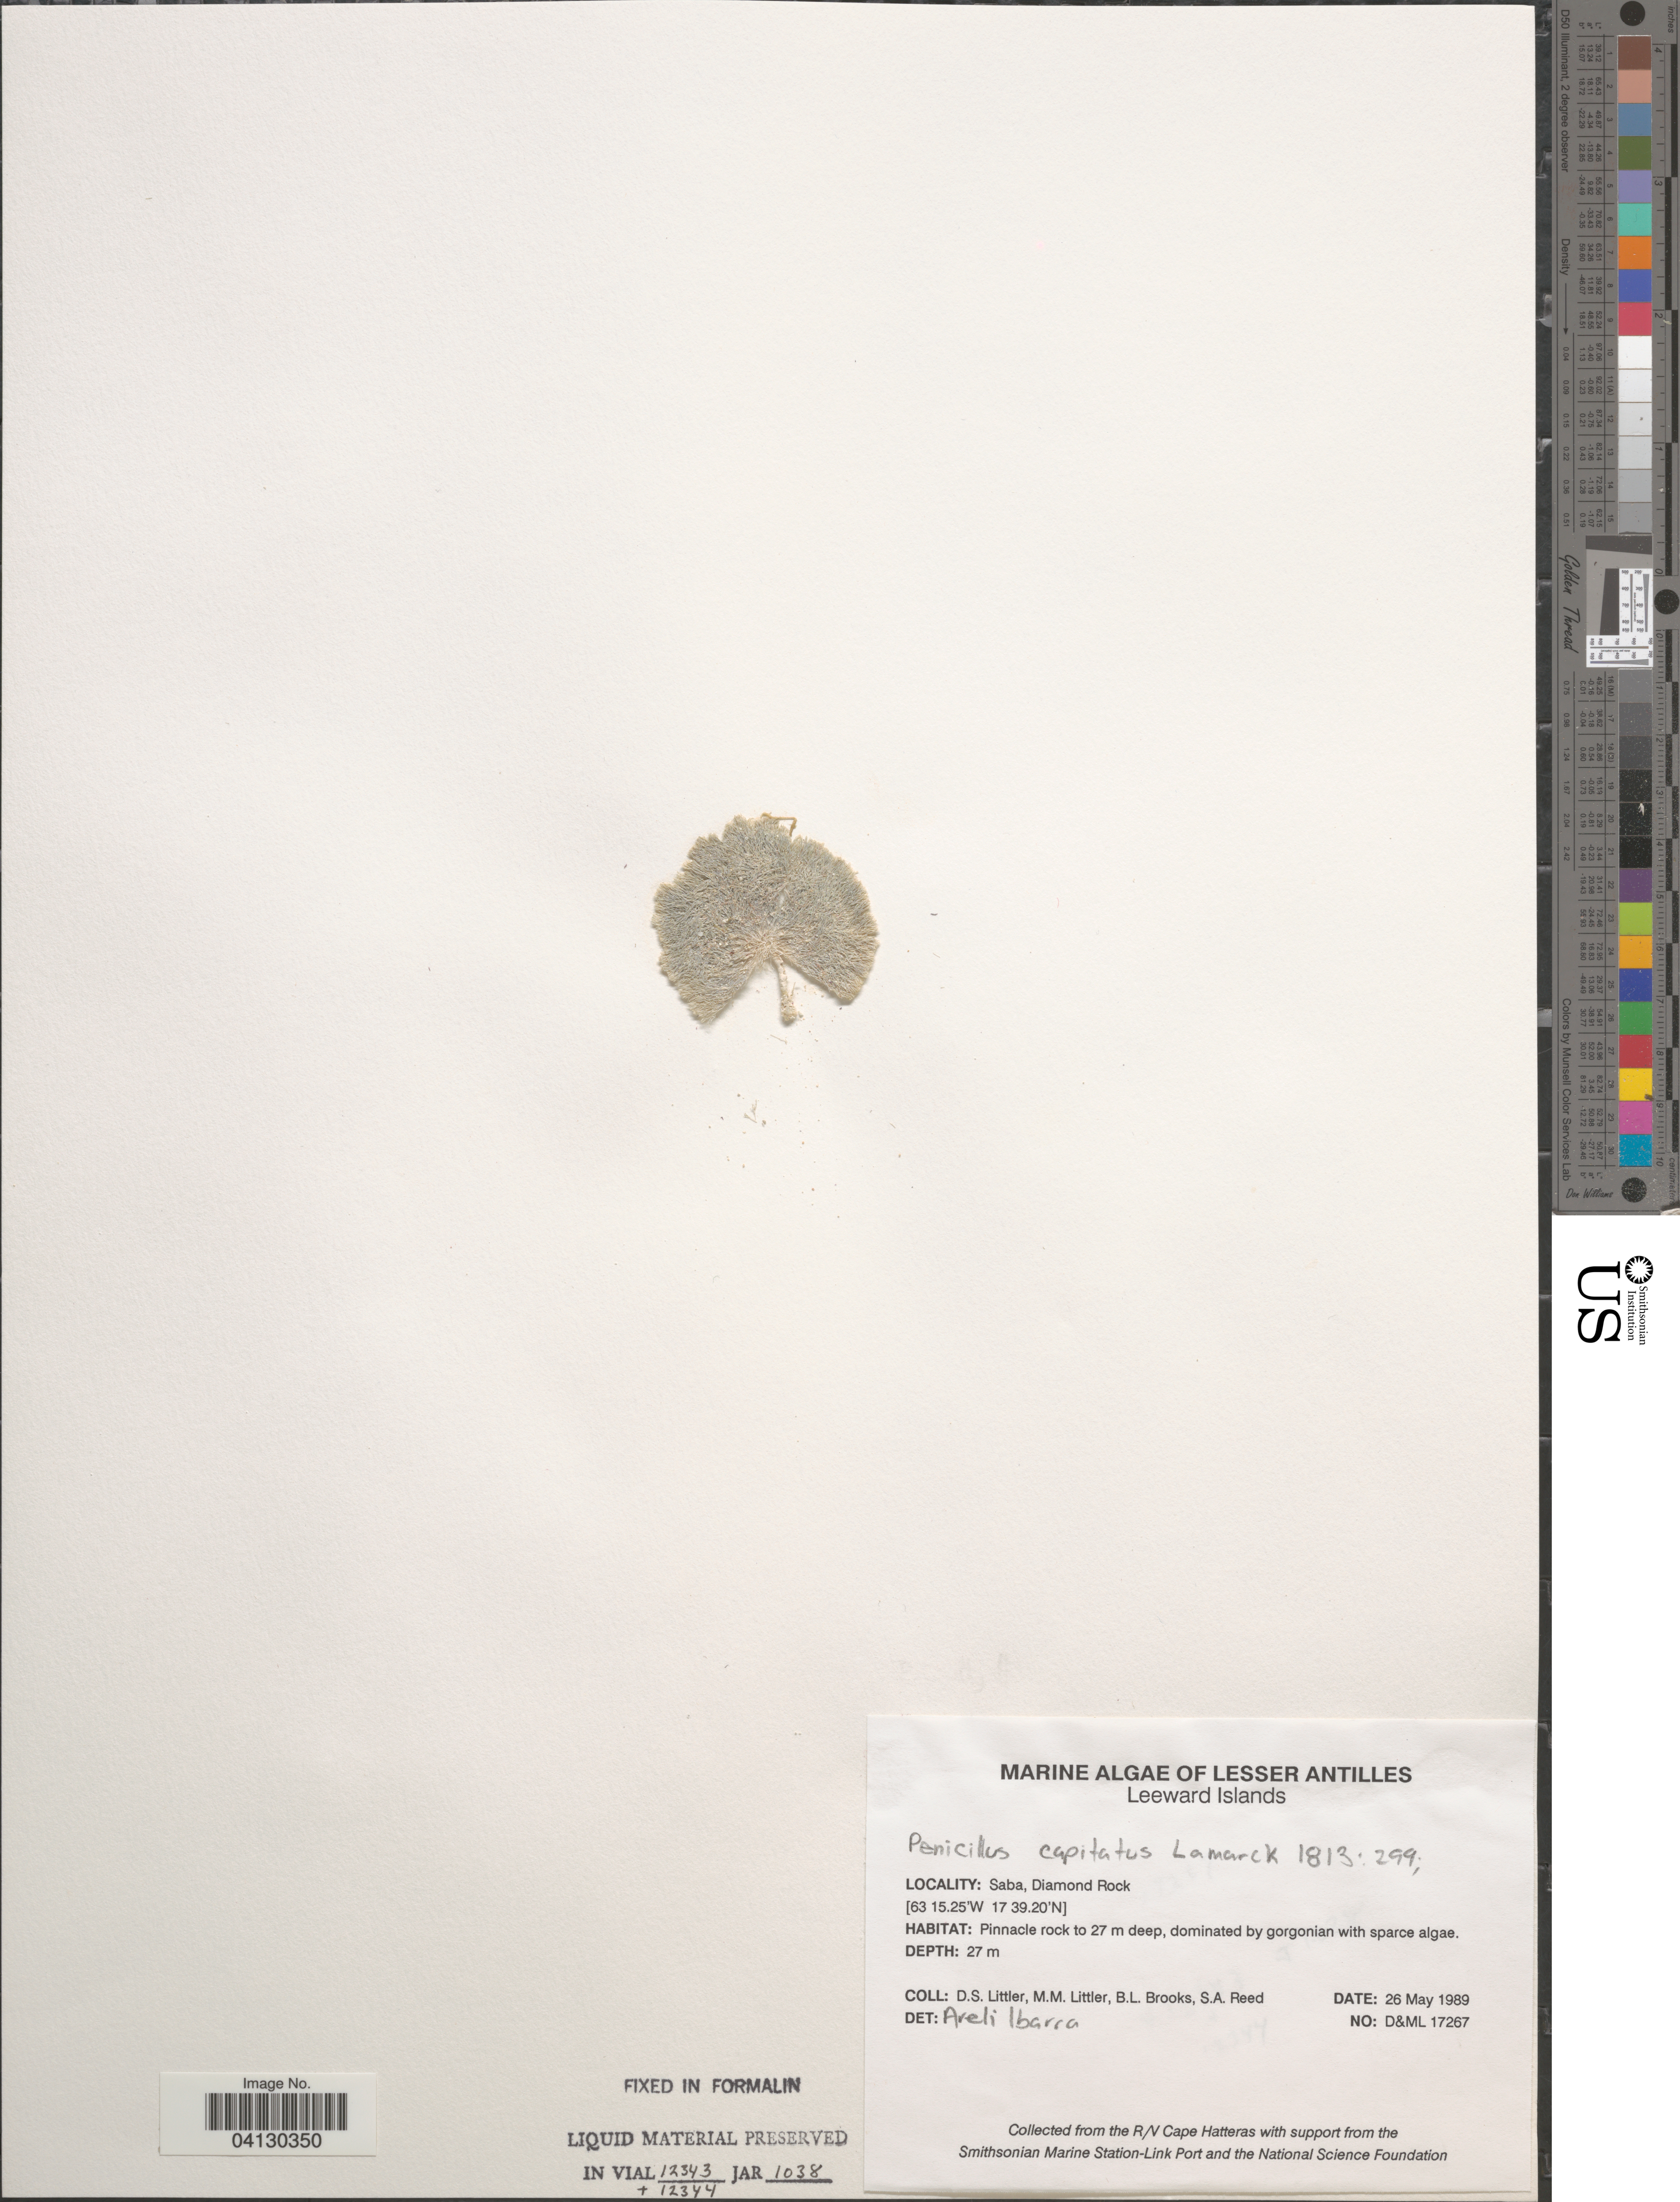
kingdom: Plantae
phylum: Chlorophyta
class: Ulvophyceae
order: Bryopsidales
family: Udoteaceae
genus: Penicillus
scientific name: Penicillus capitatus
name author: Lam.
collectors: D. S. Littler, B. Brooks & S. Reed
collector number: D&ML17267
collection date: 1989-05-26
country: Netherlands Antilles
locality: Lesser Antilles. Leeward Islands. Saba, Diamond Rock.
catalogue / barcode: US 328975